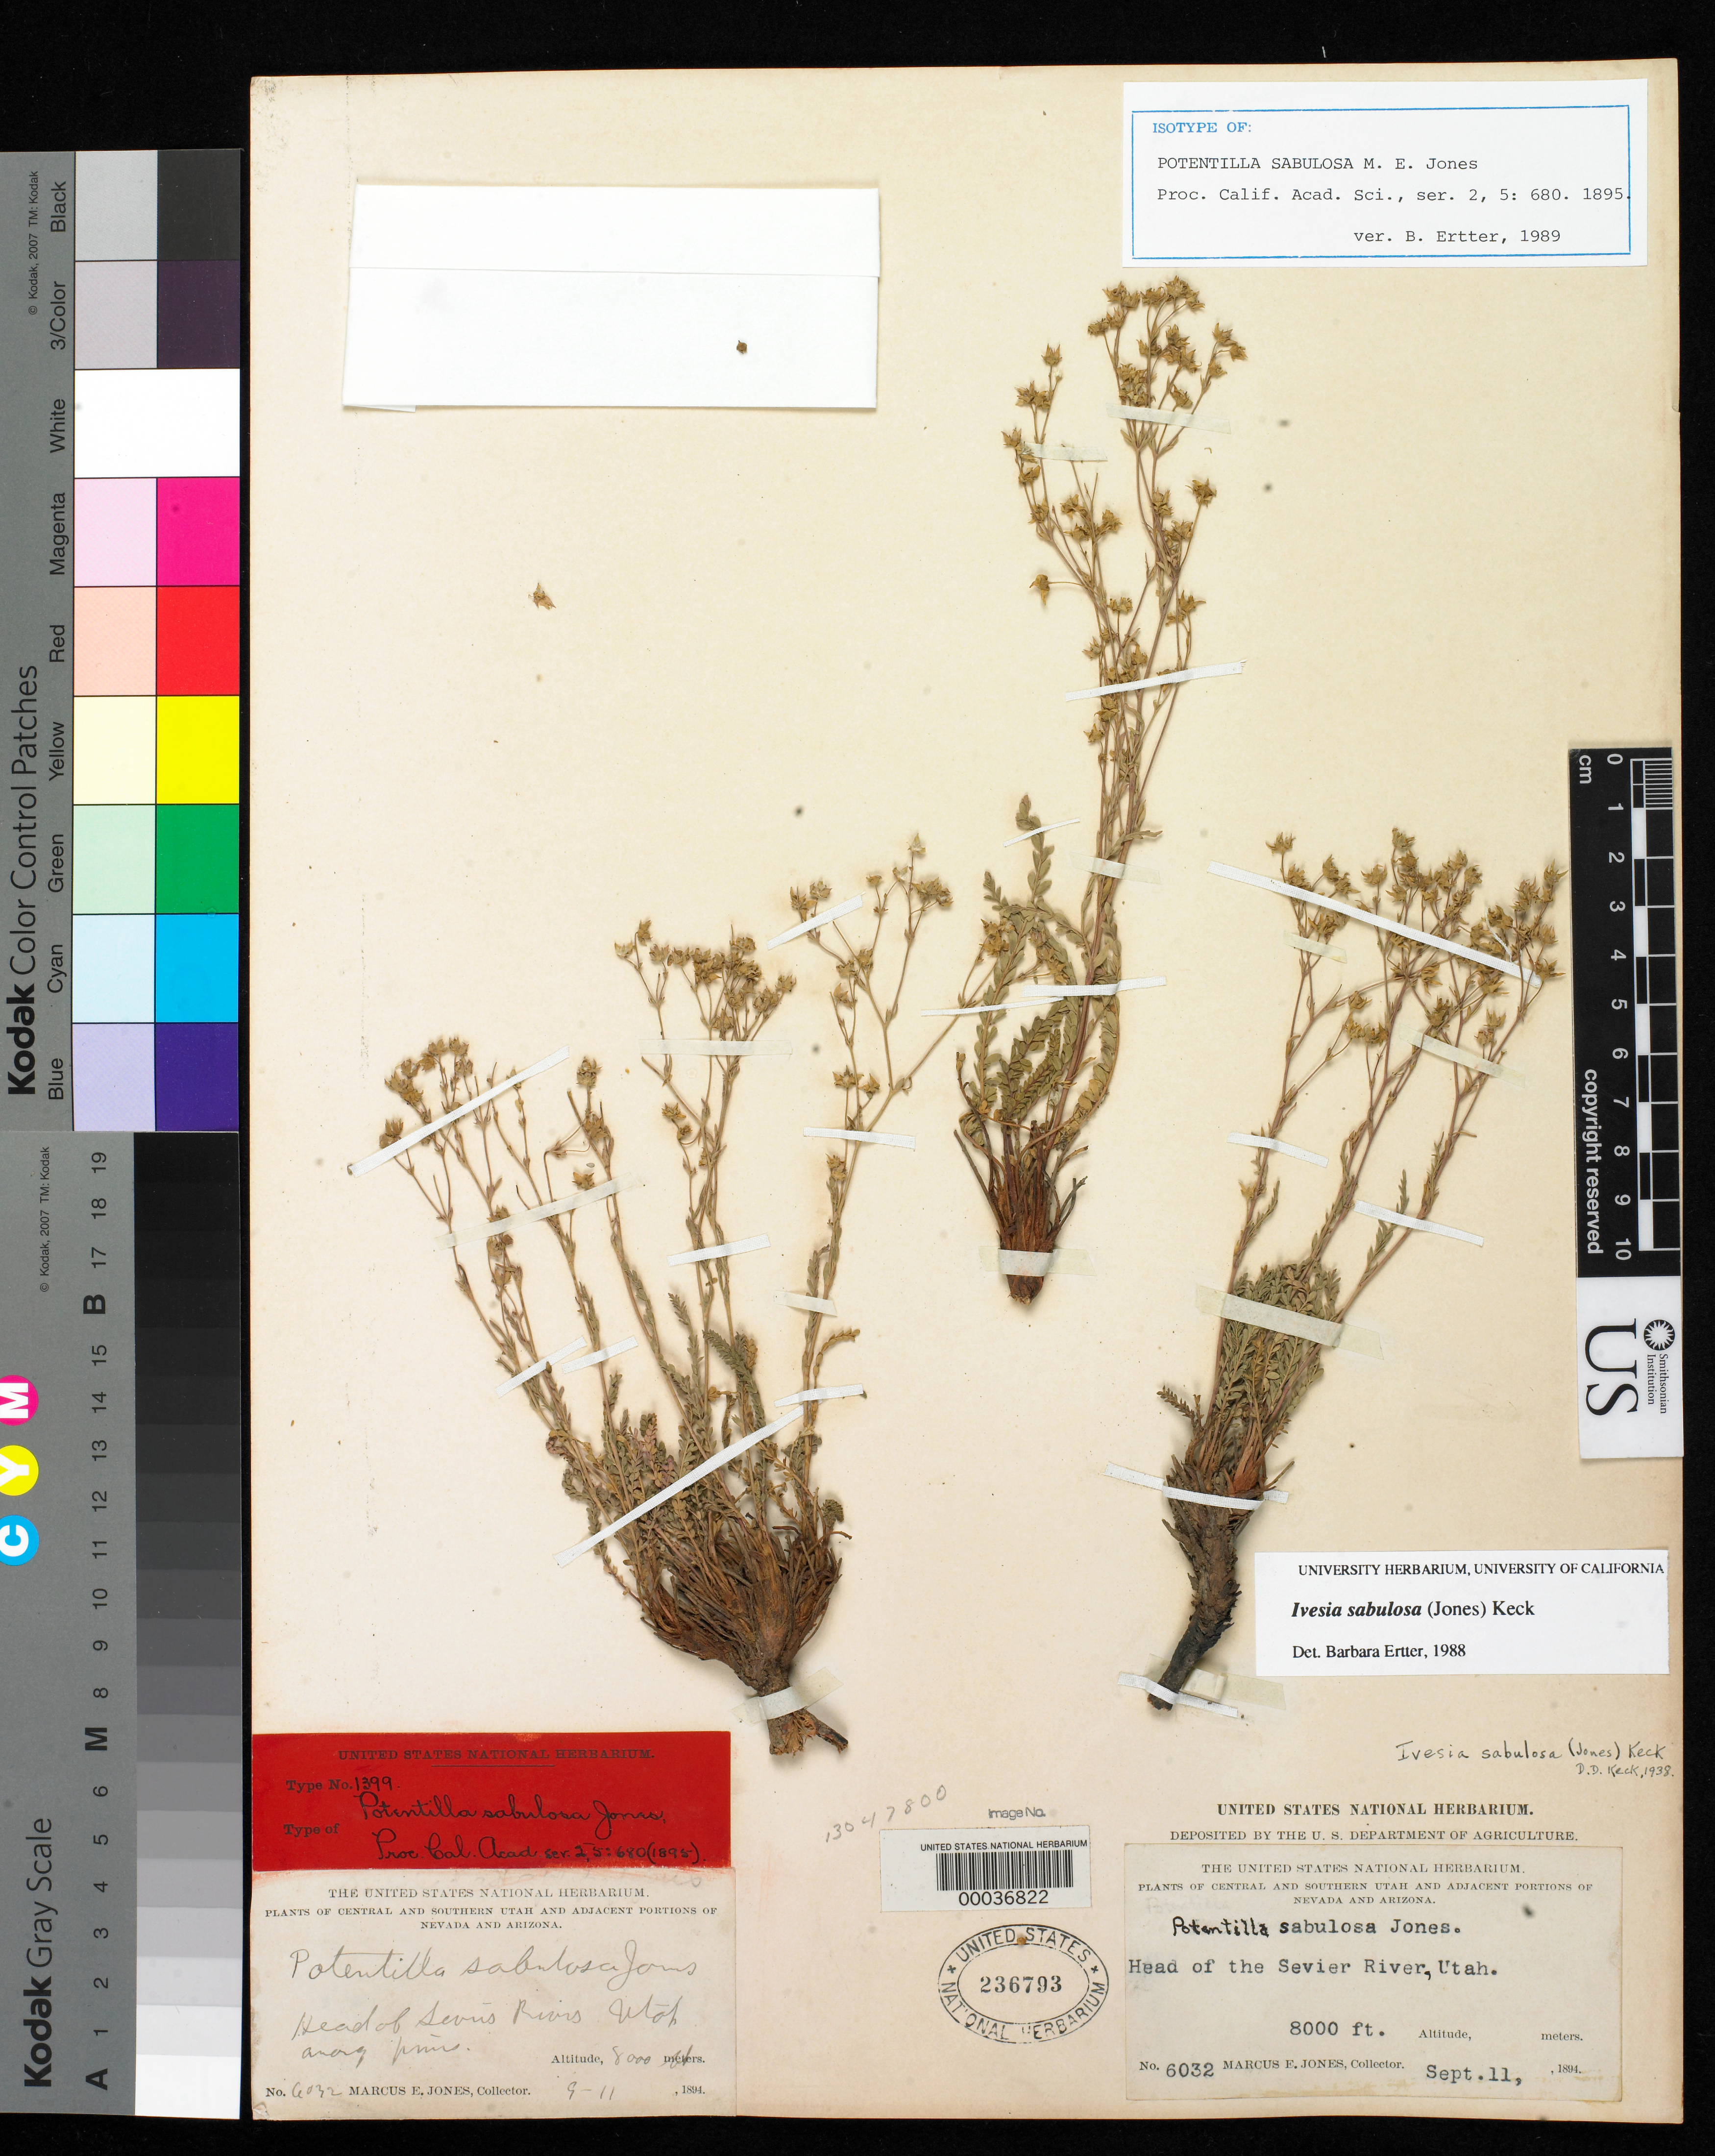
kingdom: Plantae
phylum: Tracheophyta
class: Magnoliopsida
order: Rosales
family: Rosaceae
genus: Potentilla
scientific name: Potentilla sabulosa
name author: M.E. Jones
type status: Isotype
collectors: M. E. Jones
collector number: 6032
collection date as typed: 11 Sep 1894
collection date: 1894-09-11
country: United States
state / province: Utah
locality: Head of Sevier River.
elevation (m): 2438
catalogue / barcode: US 236793